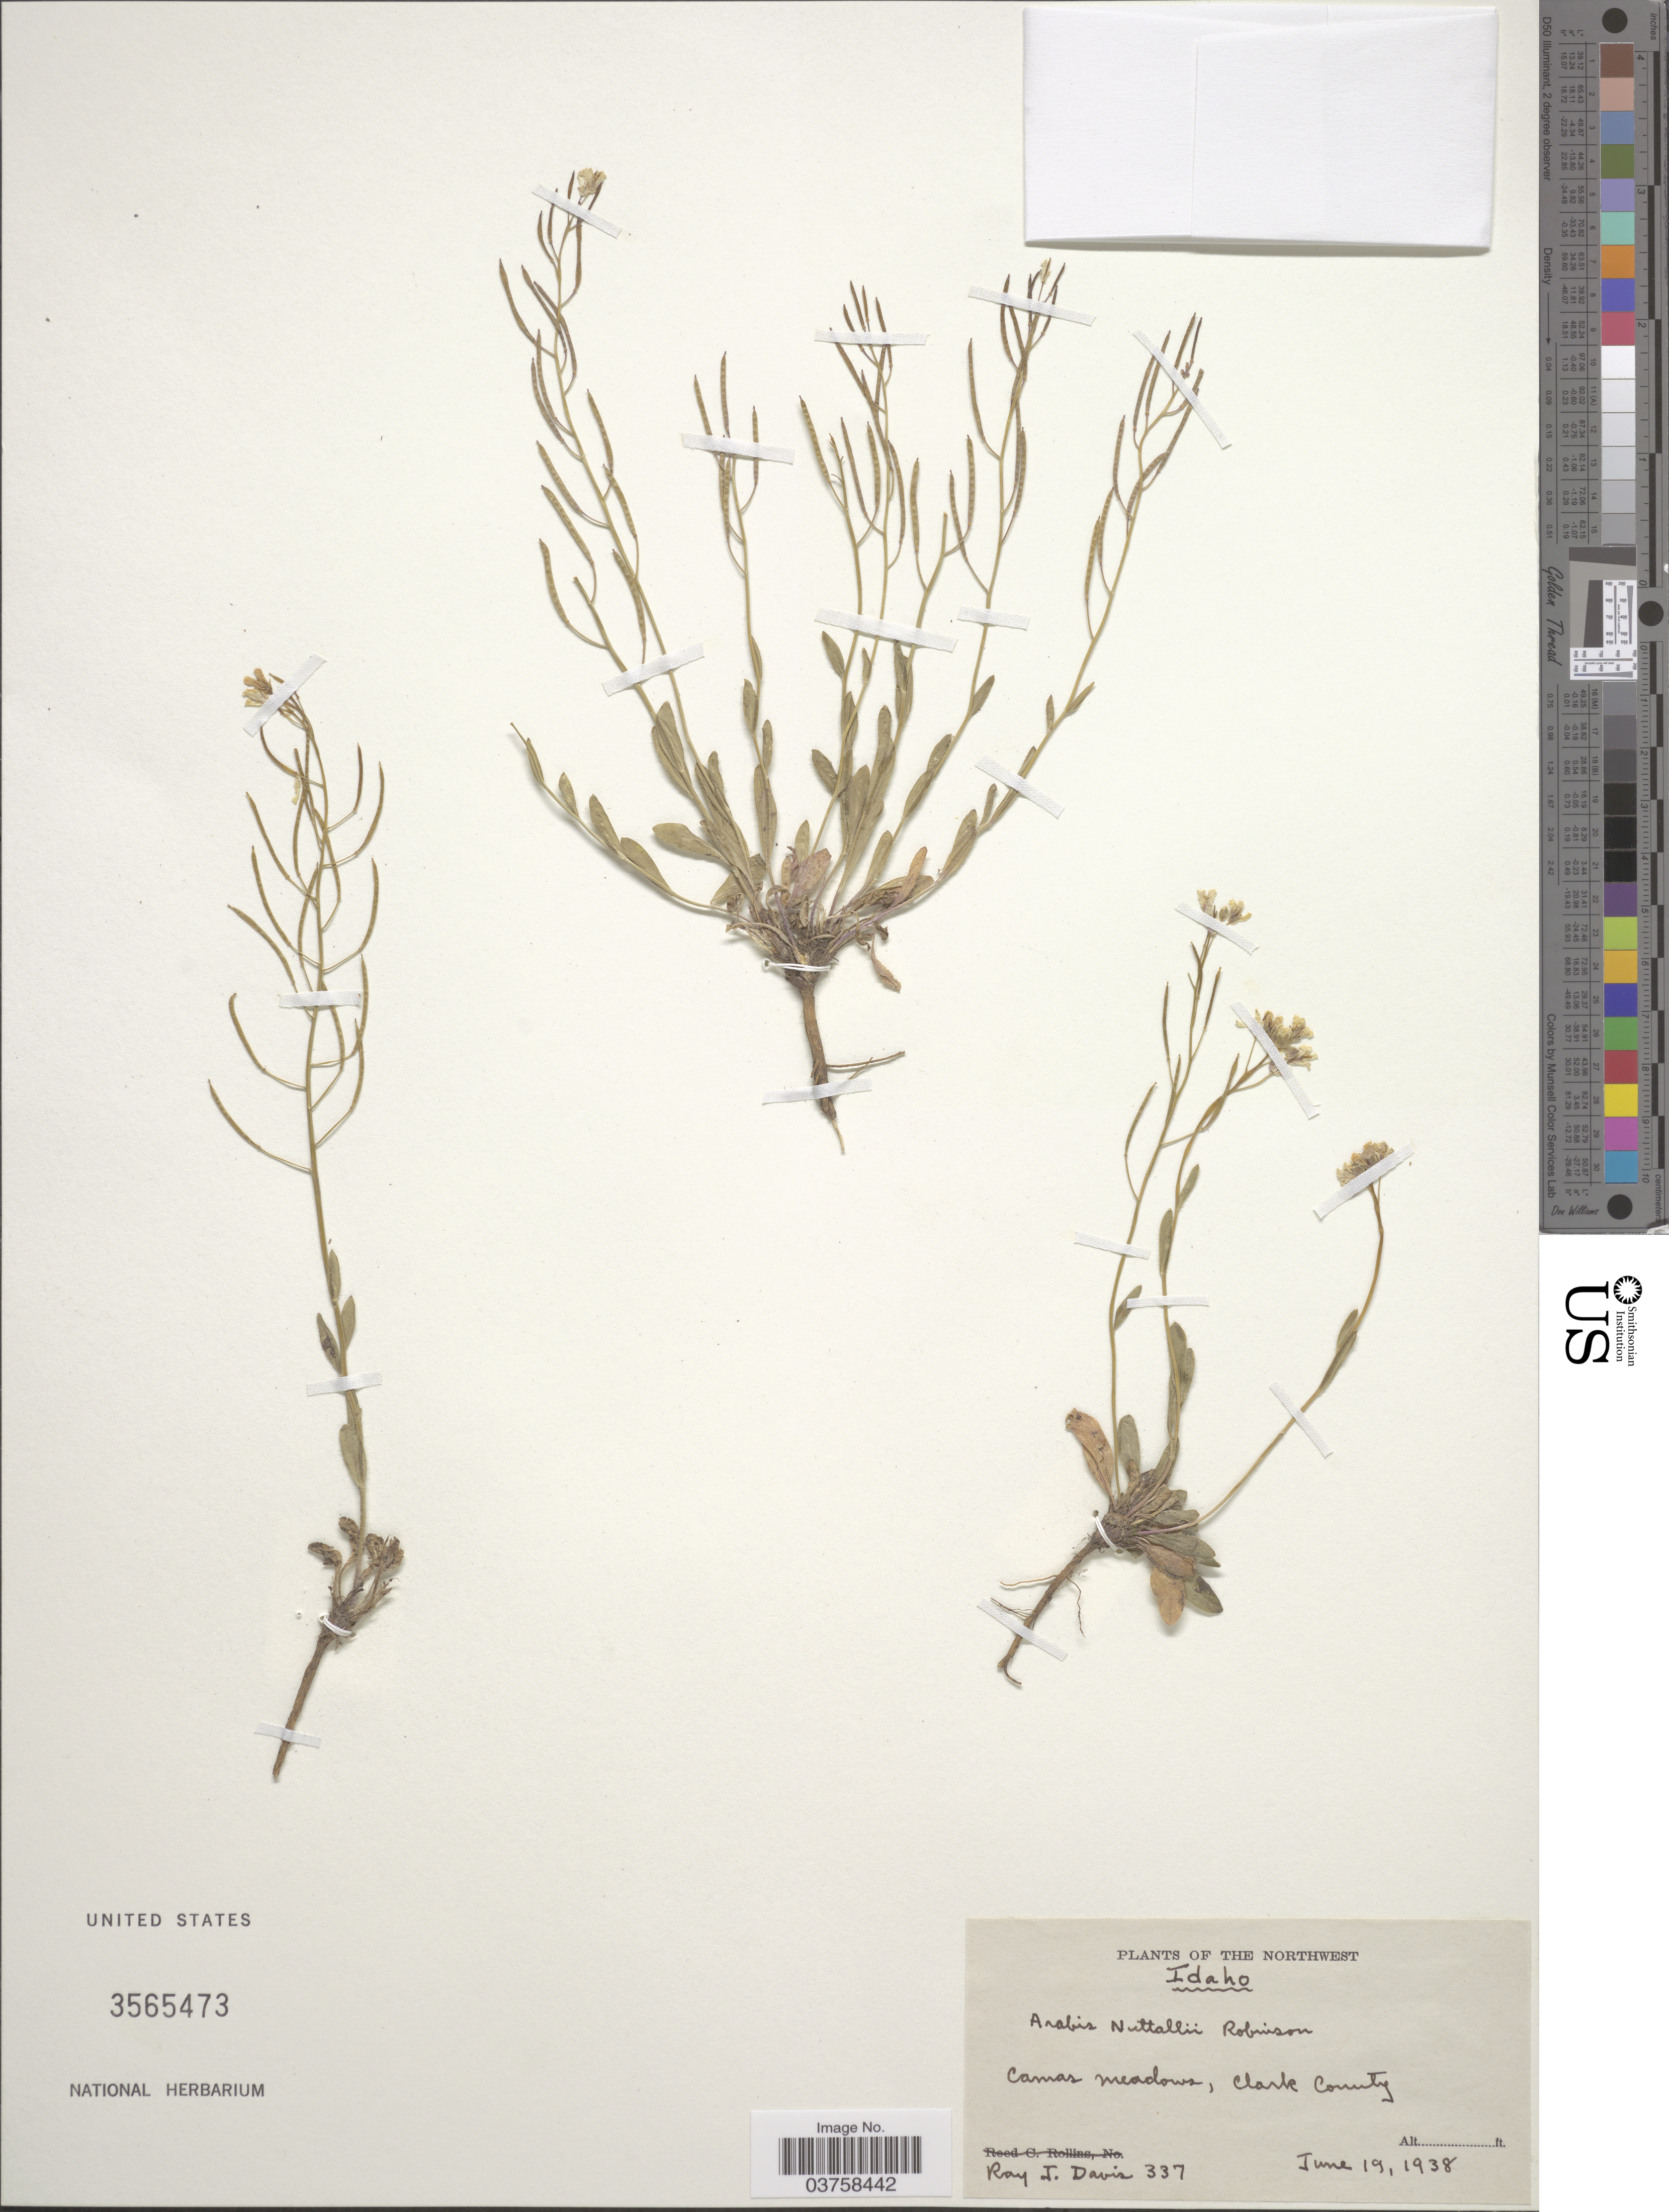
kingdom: Plantae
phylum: Tracheophyta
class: Magnoliopsida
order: Brassicales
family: Brassicaceae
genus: Arabis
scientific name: Arabis nuttallii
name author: B.L. Rob.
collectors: R. Davis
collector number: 337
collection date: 1938-06-19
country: United States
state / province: Idaho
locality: The Northwest. Camas meadows, Clark County.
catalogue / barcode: US 3565473